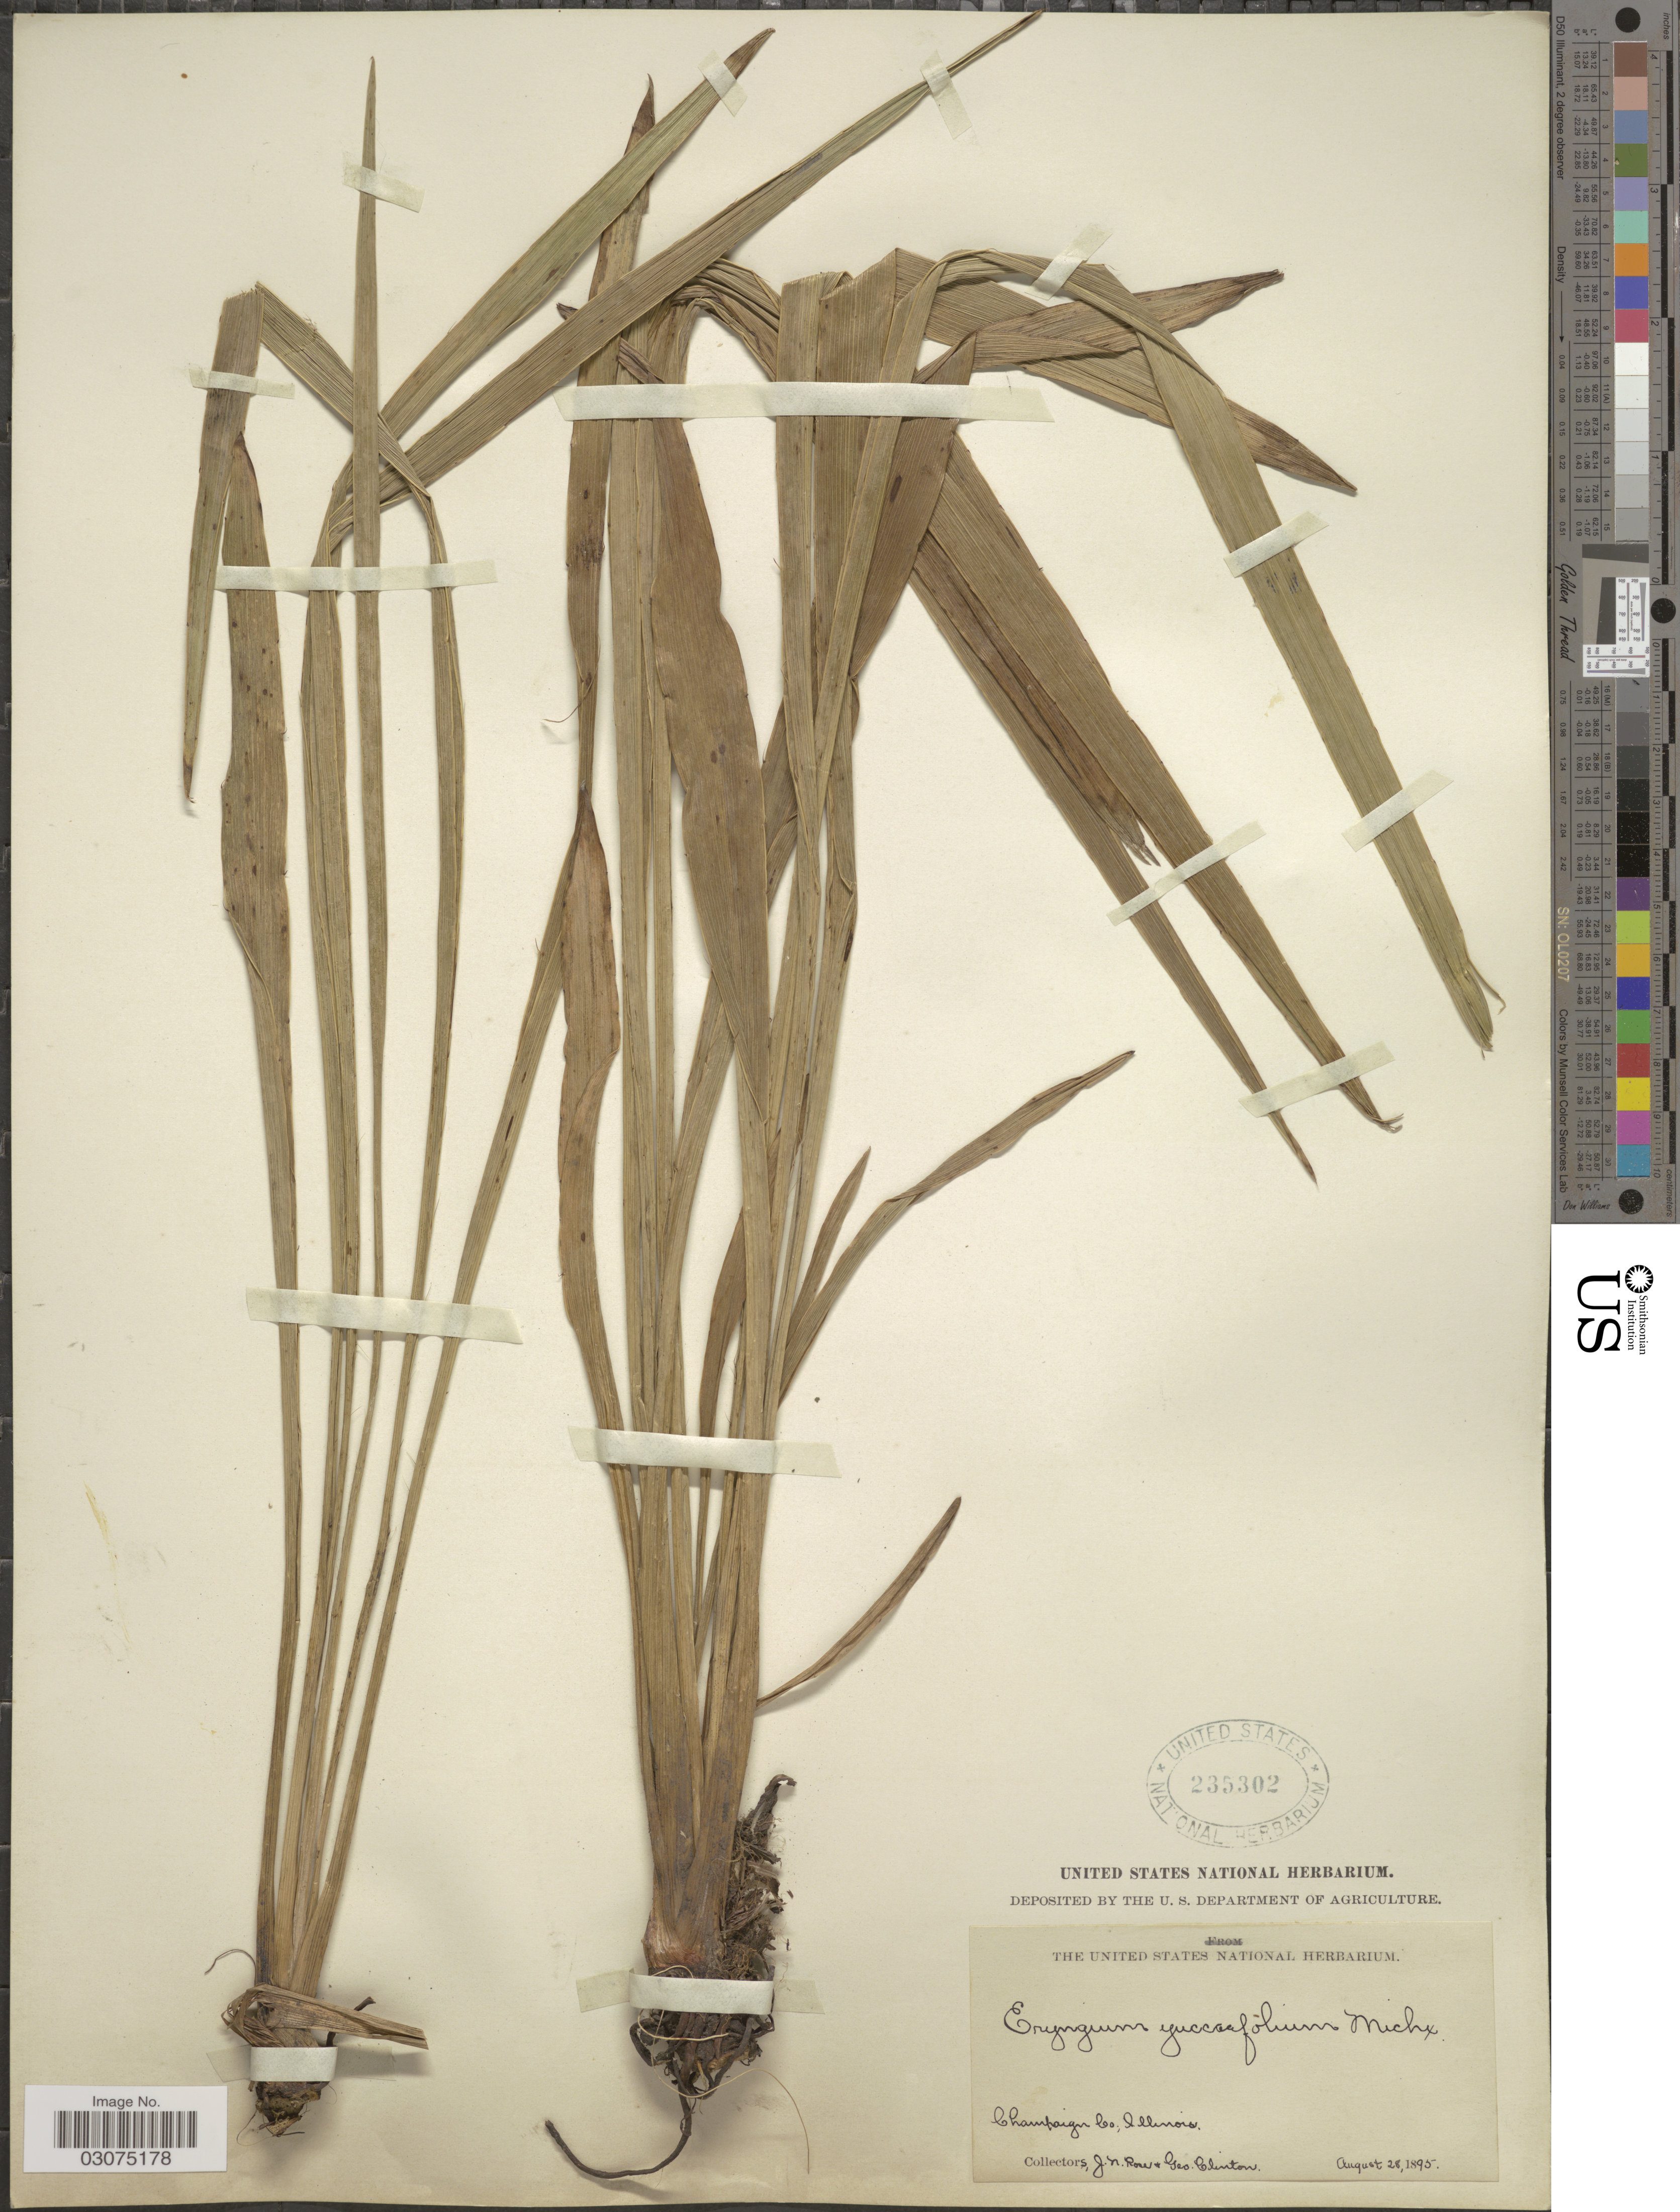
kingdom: Plantae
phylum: Tracheophyta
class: Magnoliopsida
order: Apiales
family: Apiaceae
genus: Eryngium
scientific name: Eryngium yuccifolium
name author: Michx.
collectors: J. N. Rose & G. Clinton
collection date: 1895-08-28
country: United States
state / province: Illinois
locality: Champaign Co.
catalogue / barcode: US 235302